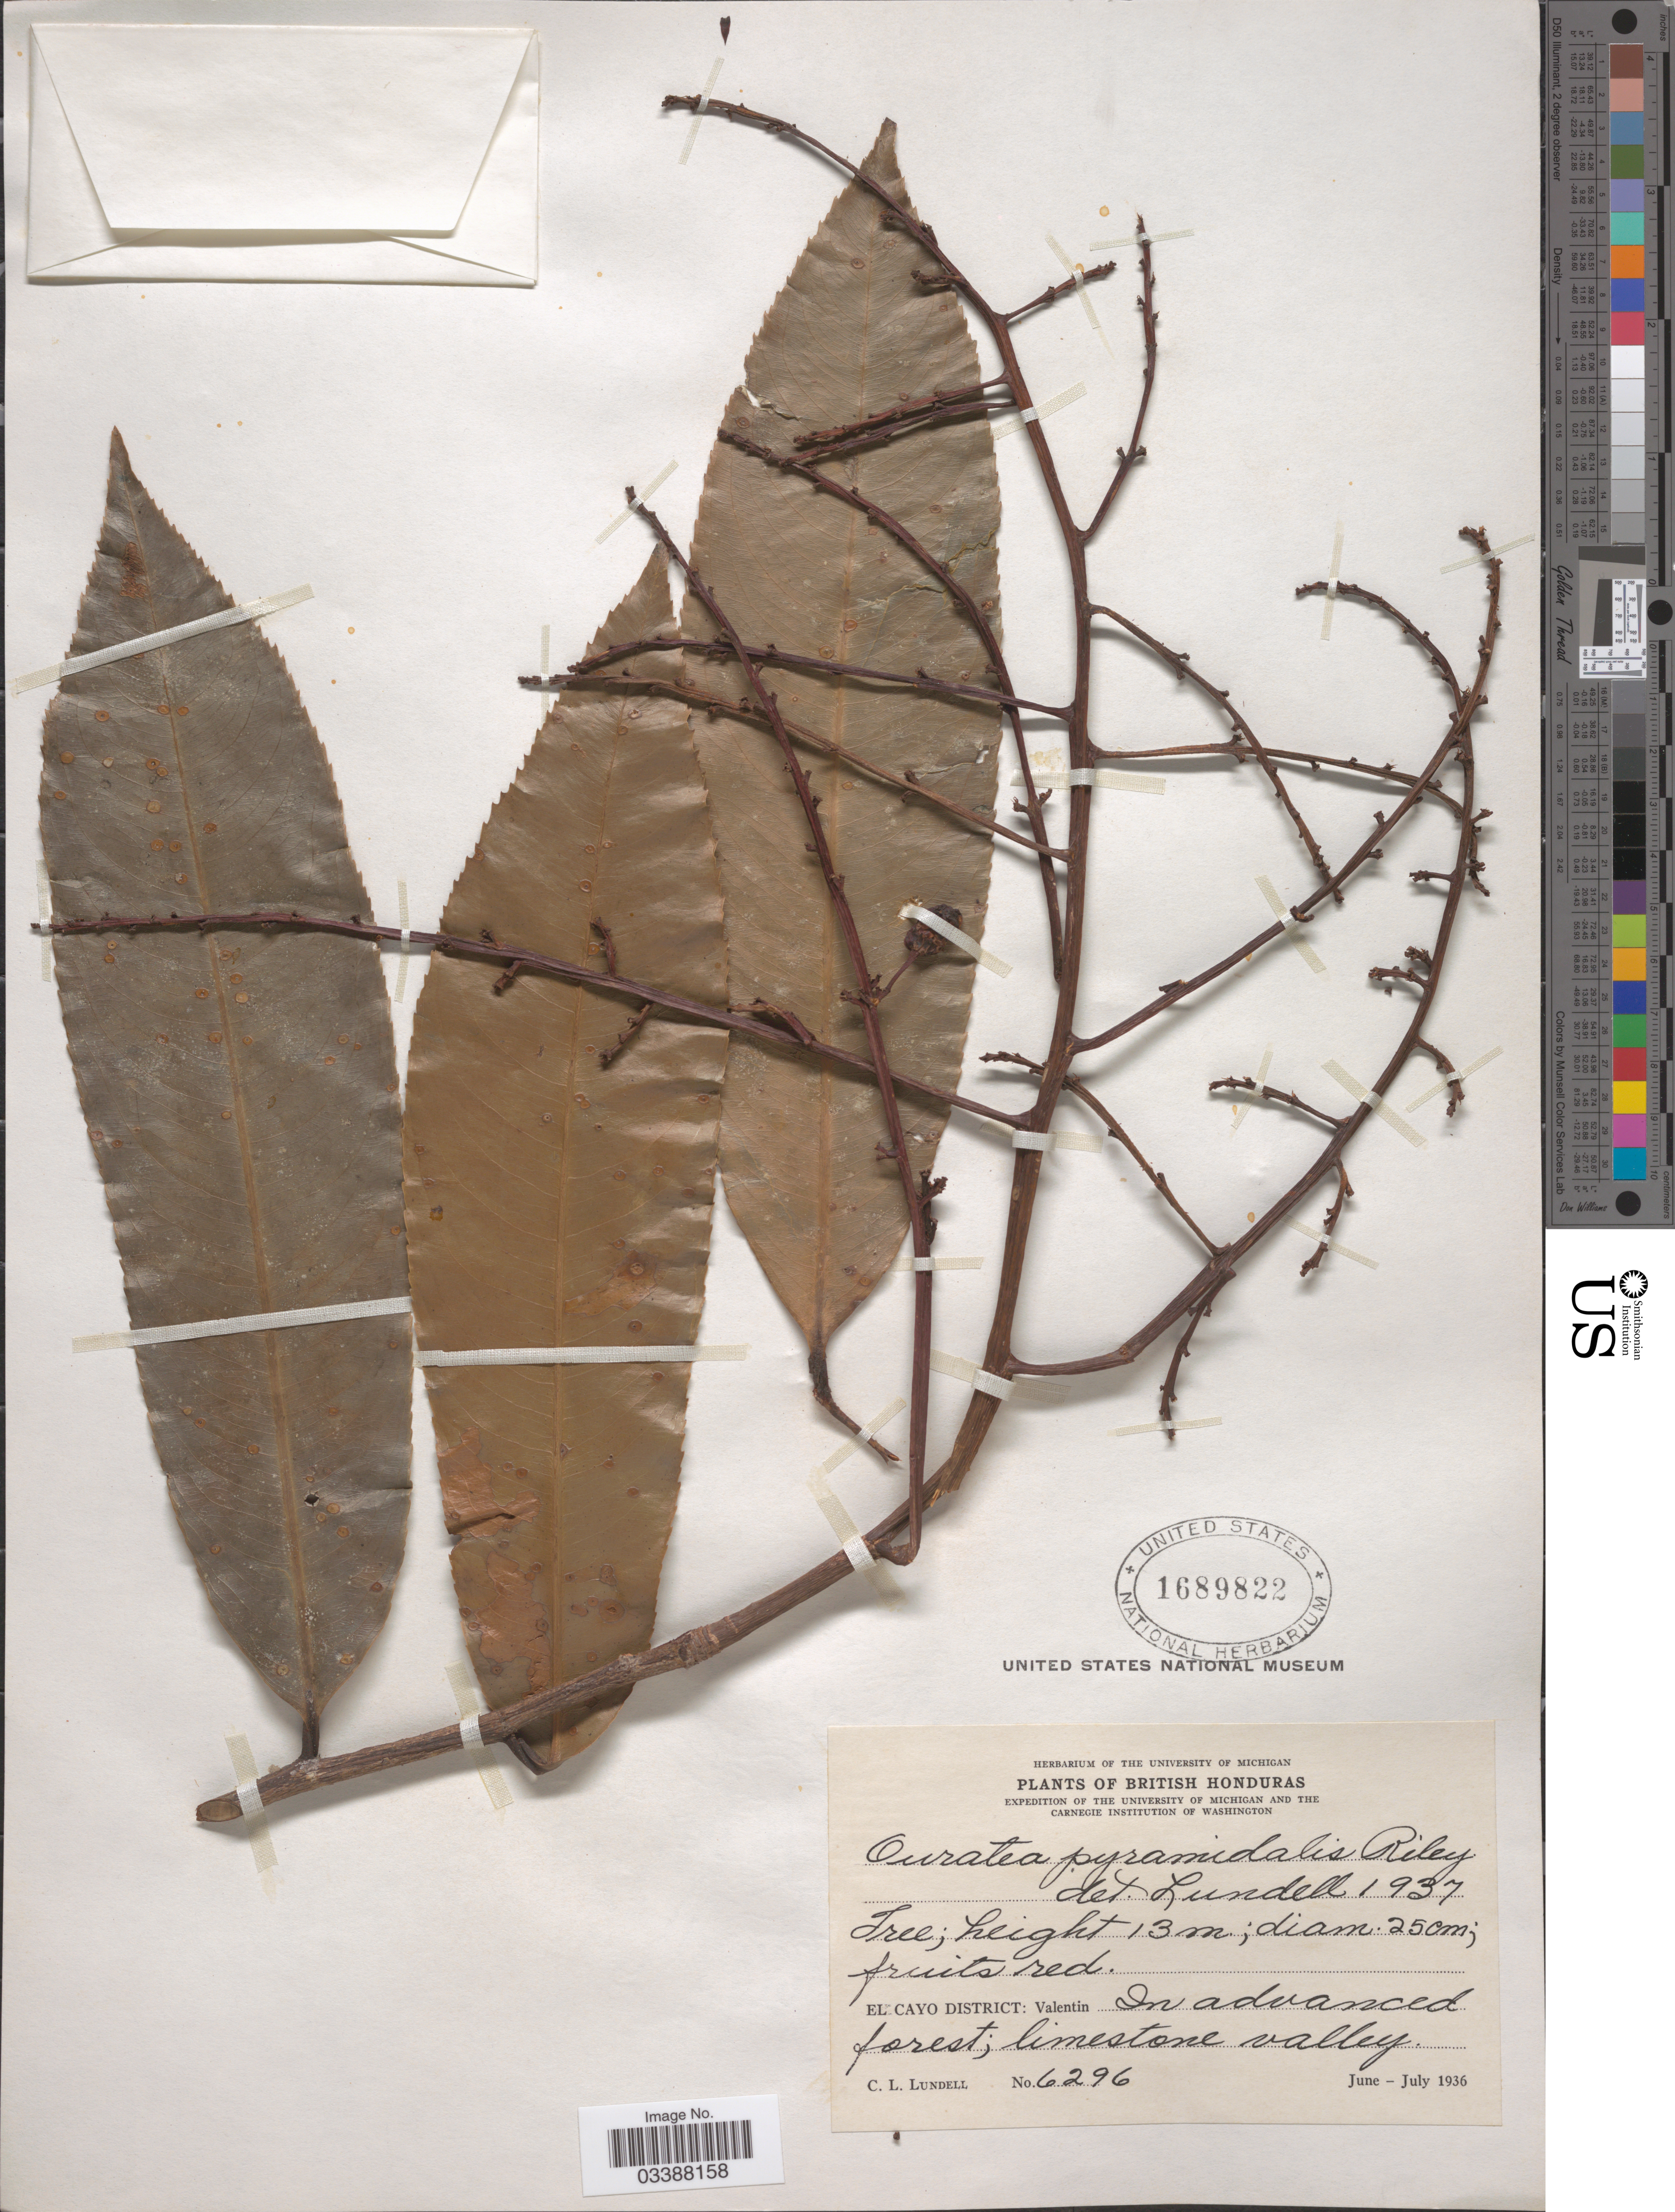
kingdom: Plantae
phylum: Tracheophyta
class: Magnoliopsida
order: Malpighiales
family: Ochnaceae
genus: Ouratea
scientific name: Ouratea pyramidalis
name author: L. Riley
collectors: C. L. Lundell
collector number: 6296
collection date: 1936-06/1936-07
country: Belize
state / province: Cayo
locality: British Honduras. El Cayo District: Valentin.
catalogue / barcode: US 1689822